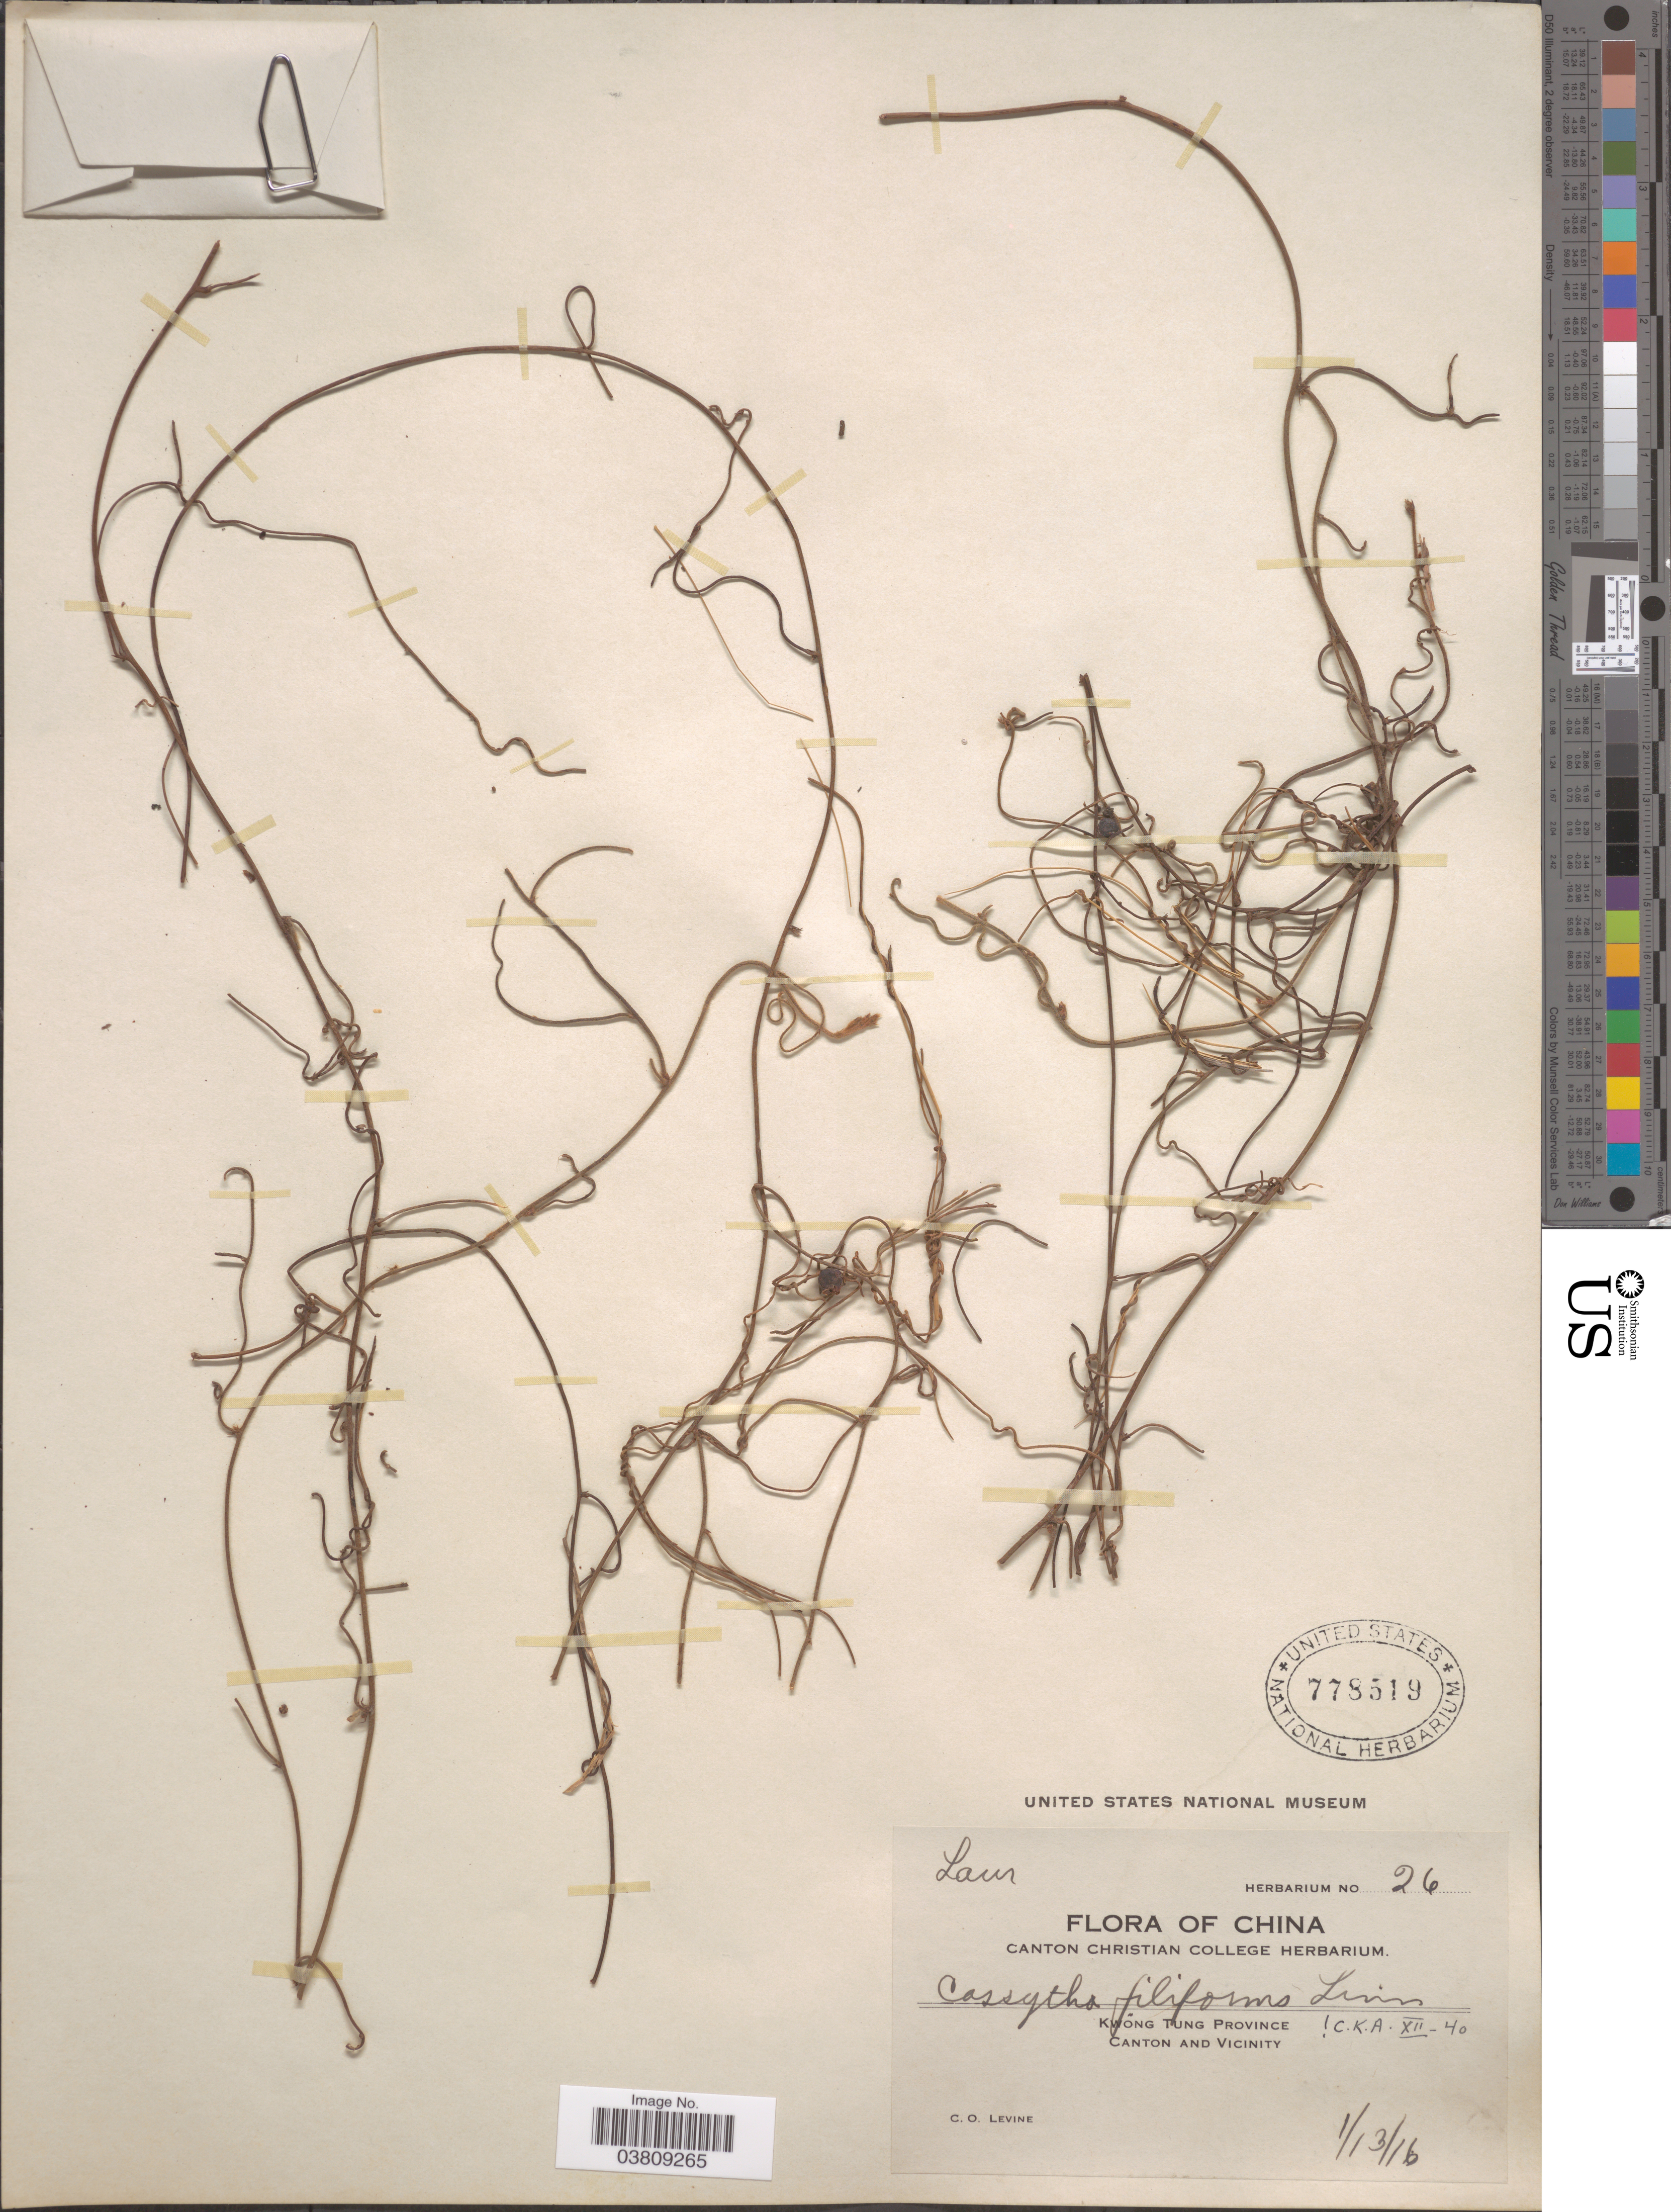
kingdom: Plantae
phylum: Tracheophyta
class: Magnoliopsida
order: Laurales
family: Lauraceae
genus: Cassytha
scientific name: Cassytha filiformis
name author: L.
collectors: C. O. Levine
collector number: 26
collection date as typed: Transcribed d/m/y: 13/1/16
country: China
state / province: Guangdong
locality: Kwong Tung Province, Canton and Vicinity.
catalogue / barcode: US 778519